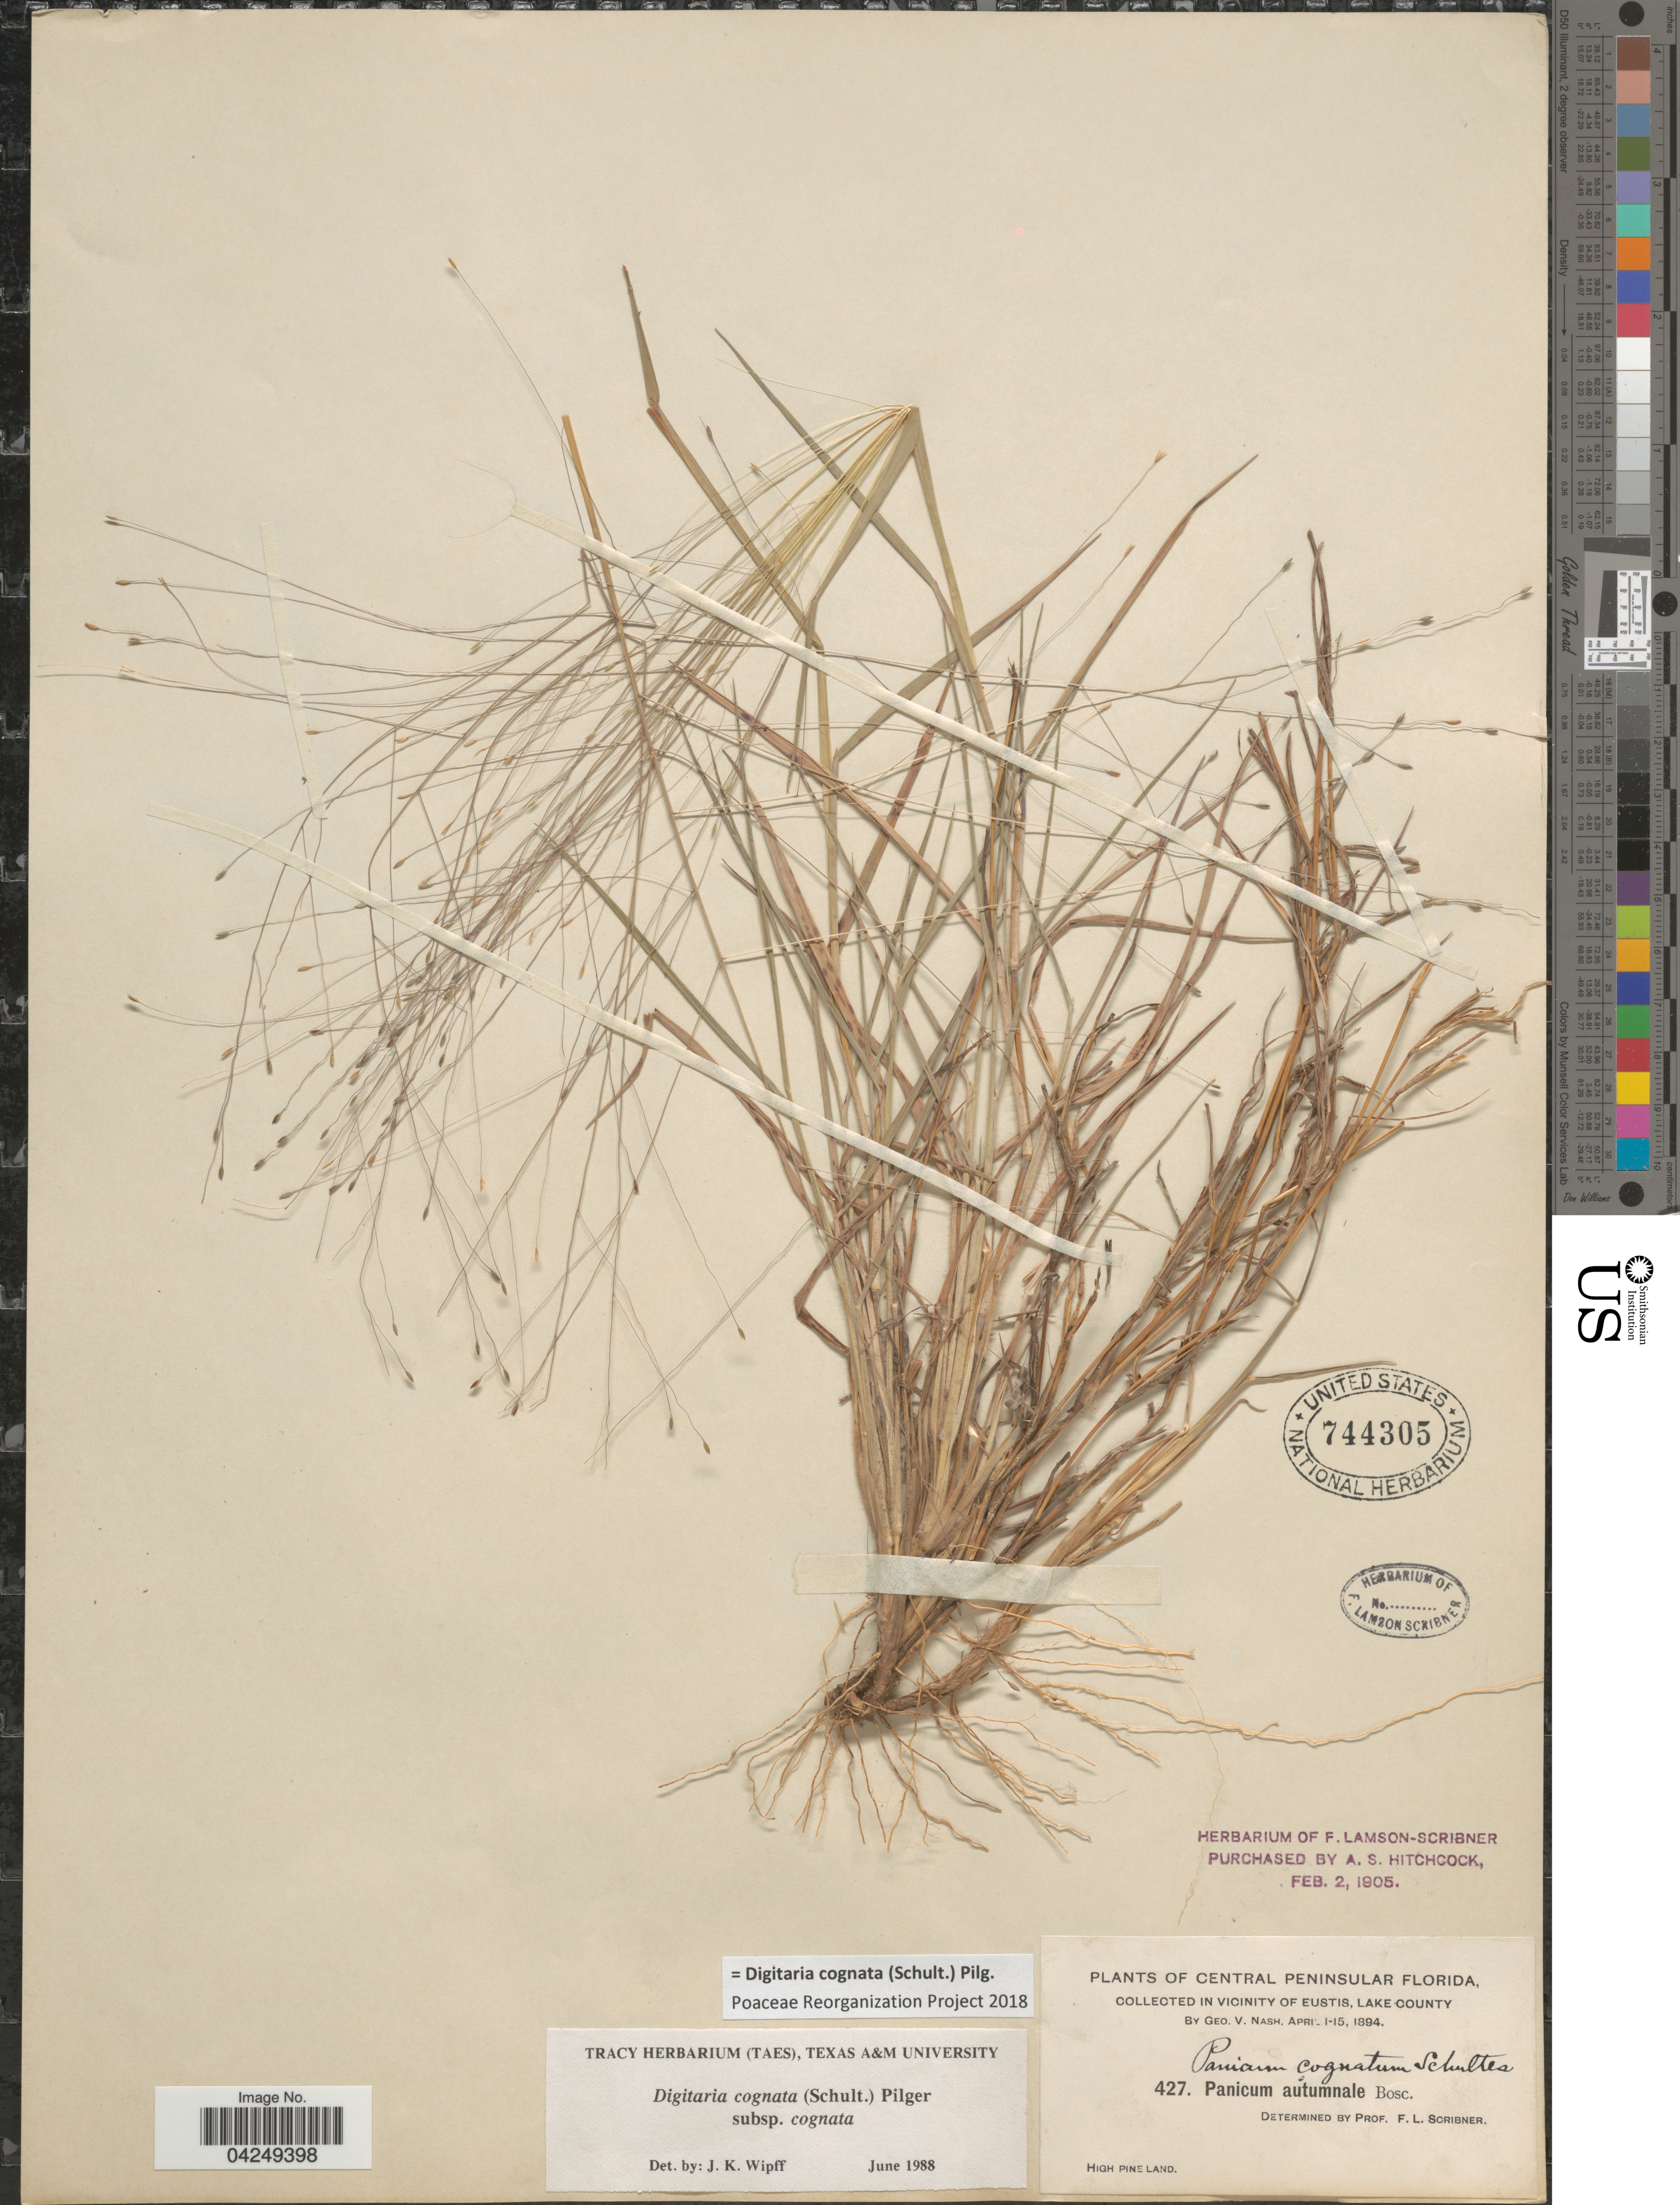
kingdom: Plantae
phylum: Tracheophyta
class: Liliopsida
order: Poales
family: Poaceae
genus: Digitaria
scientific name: Digitaria cognata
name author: (Scult.) Pilg.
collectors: G. V. Nash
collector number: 427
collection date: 1894-04-01/1894-04-15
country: United States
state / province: Florida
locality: Central Peninsular Florida. In vicinity of Eustis, Lake County. High Pine Land.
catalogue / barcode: US 744305